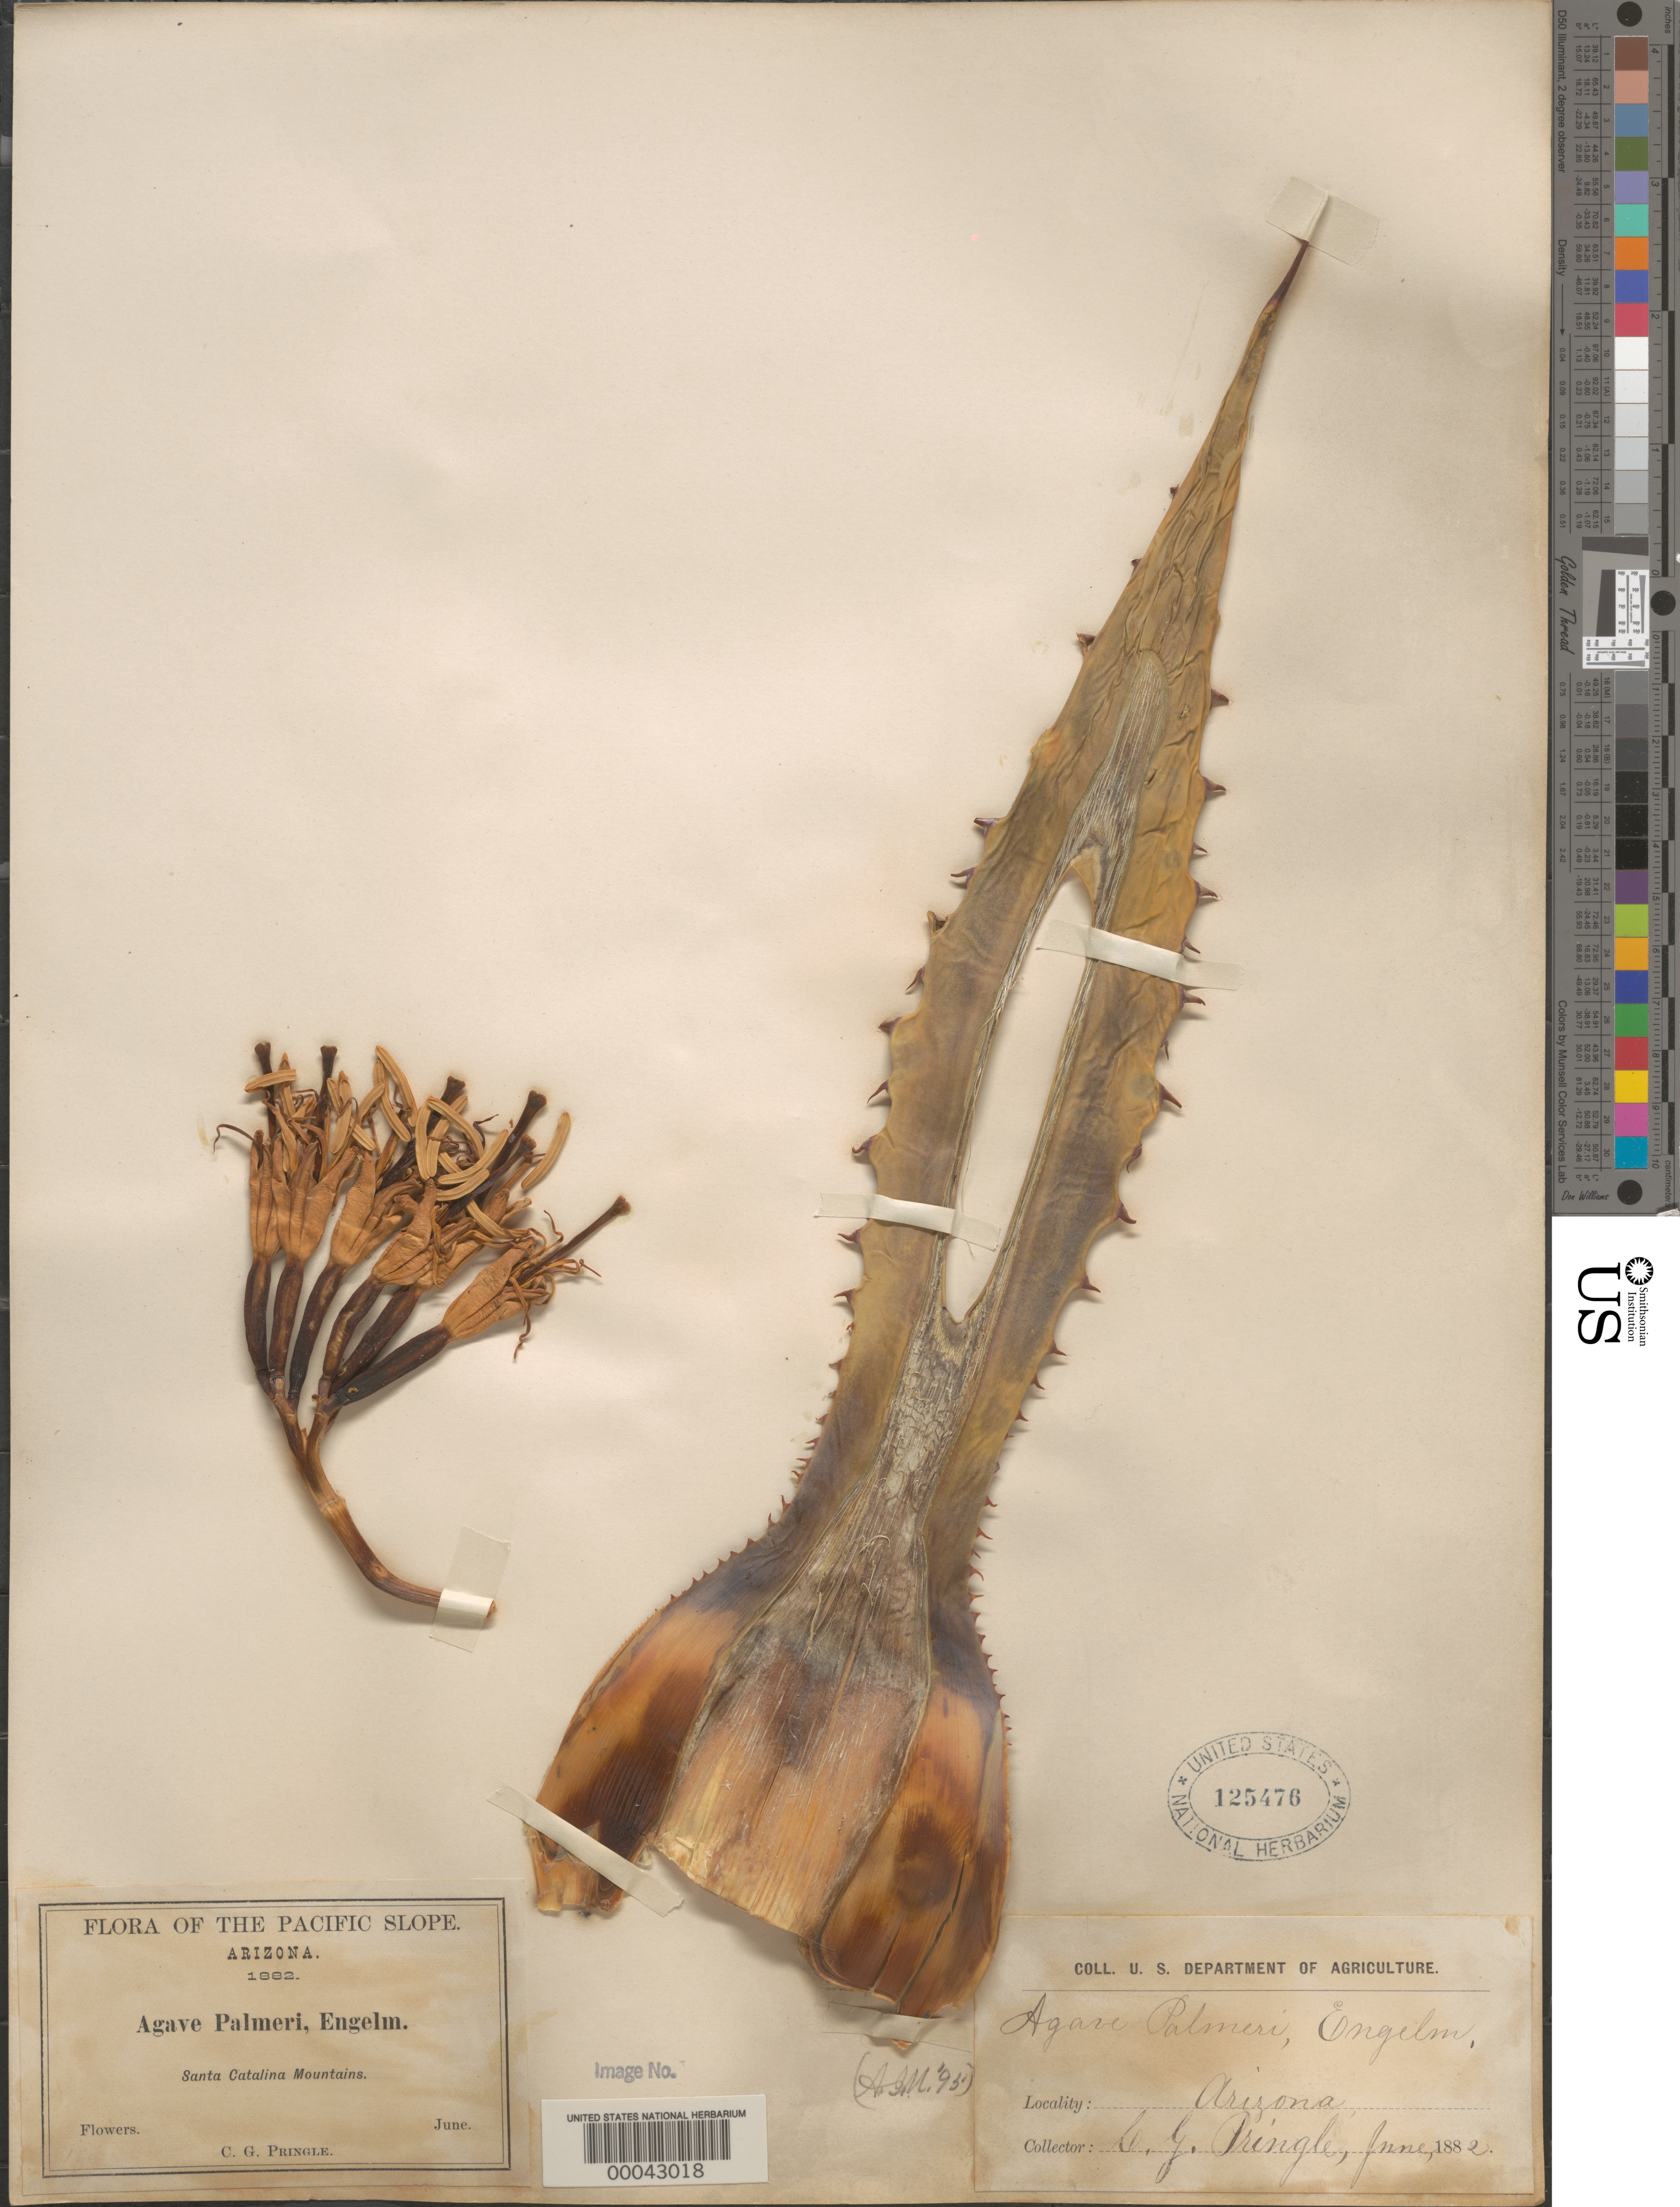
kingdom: Plantae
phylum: Tracheophyta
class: Liliopsida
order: Asparagales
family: Asparagaceae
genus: Agave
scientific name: Agave chrysantha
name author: Peebles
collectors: C. G. Pringle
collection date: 1882-06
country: United States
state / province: Arizona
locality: The Pacific Slope. Santa Catalina Mountains.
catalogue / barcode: US 125476